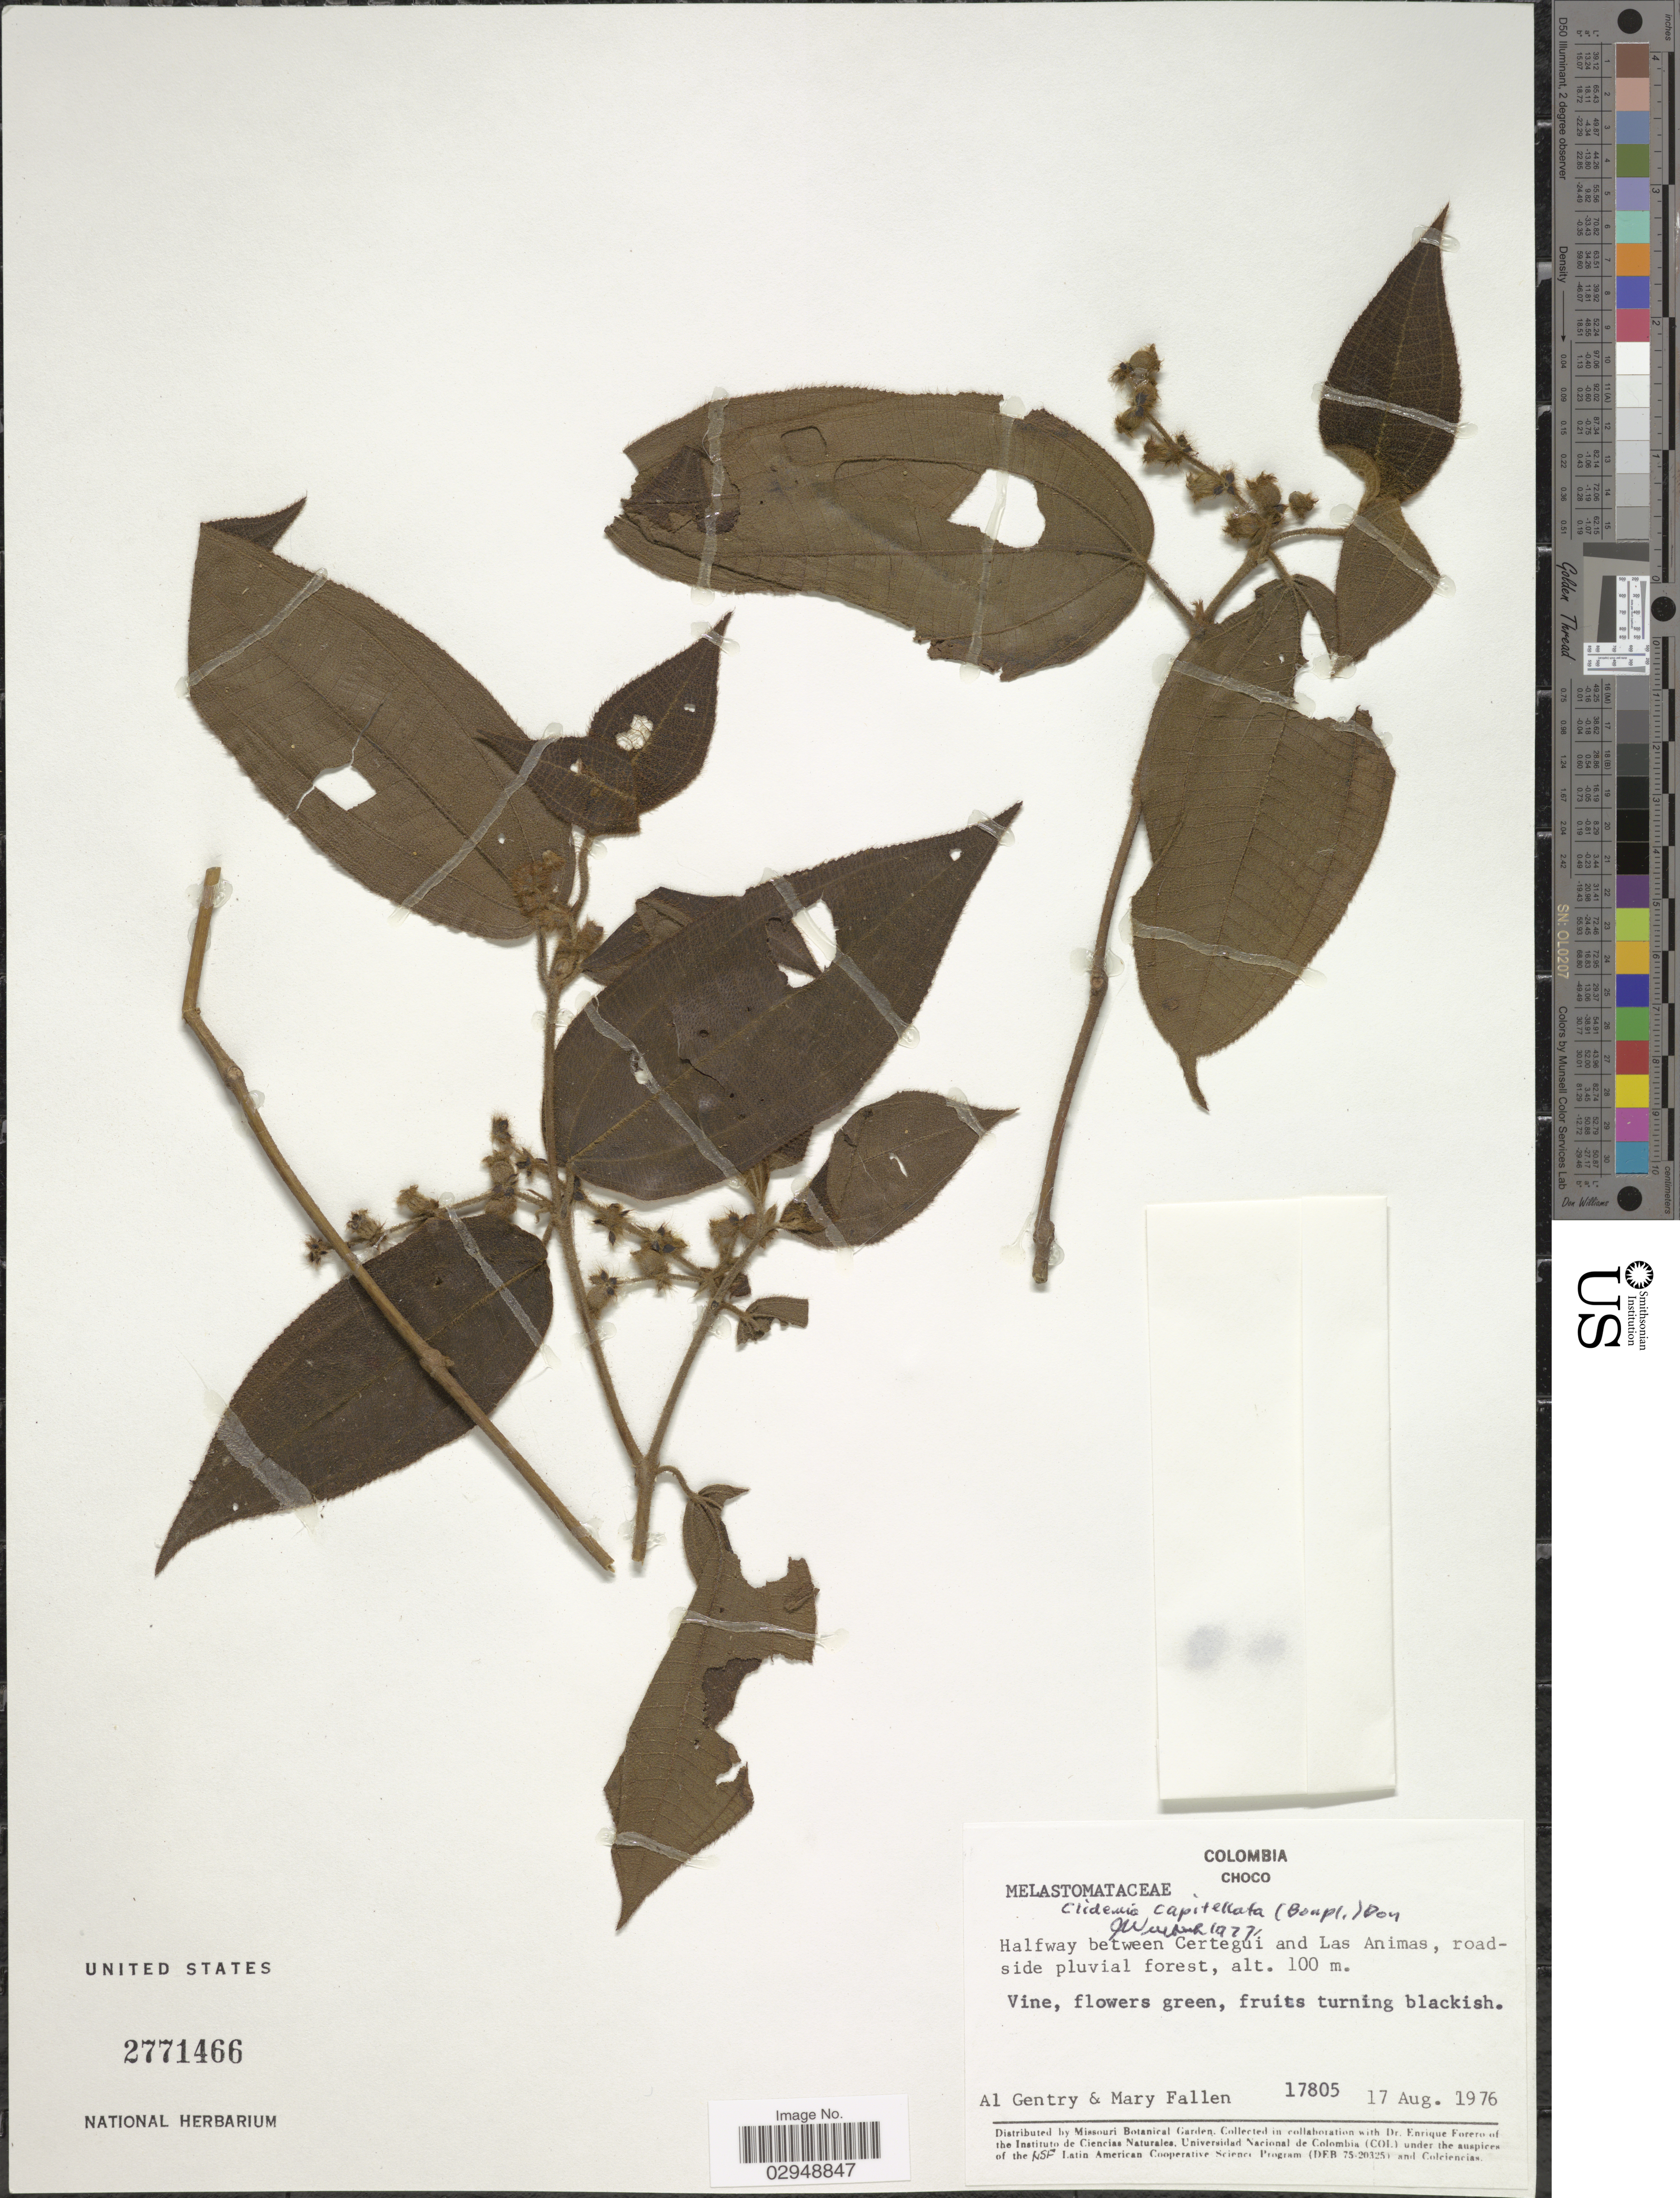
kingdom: Plantae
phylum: Tracheophyta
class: Magnoliopsida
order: Myrtales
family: Melastomataceae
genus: Clidemia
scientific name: Clidemia capitellata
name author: (Bonpl.) D. Don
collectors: A. H. Gentry & M. Fallen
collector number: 17805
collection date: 1976-08-17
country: Colombia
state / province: Chocó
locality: Halfway between Certegui and Las Animas, roadside pluvial forest.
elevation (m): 100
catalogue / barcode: US 2771466